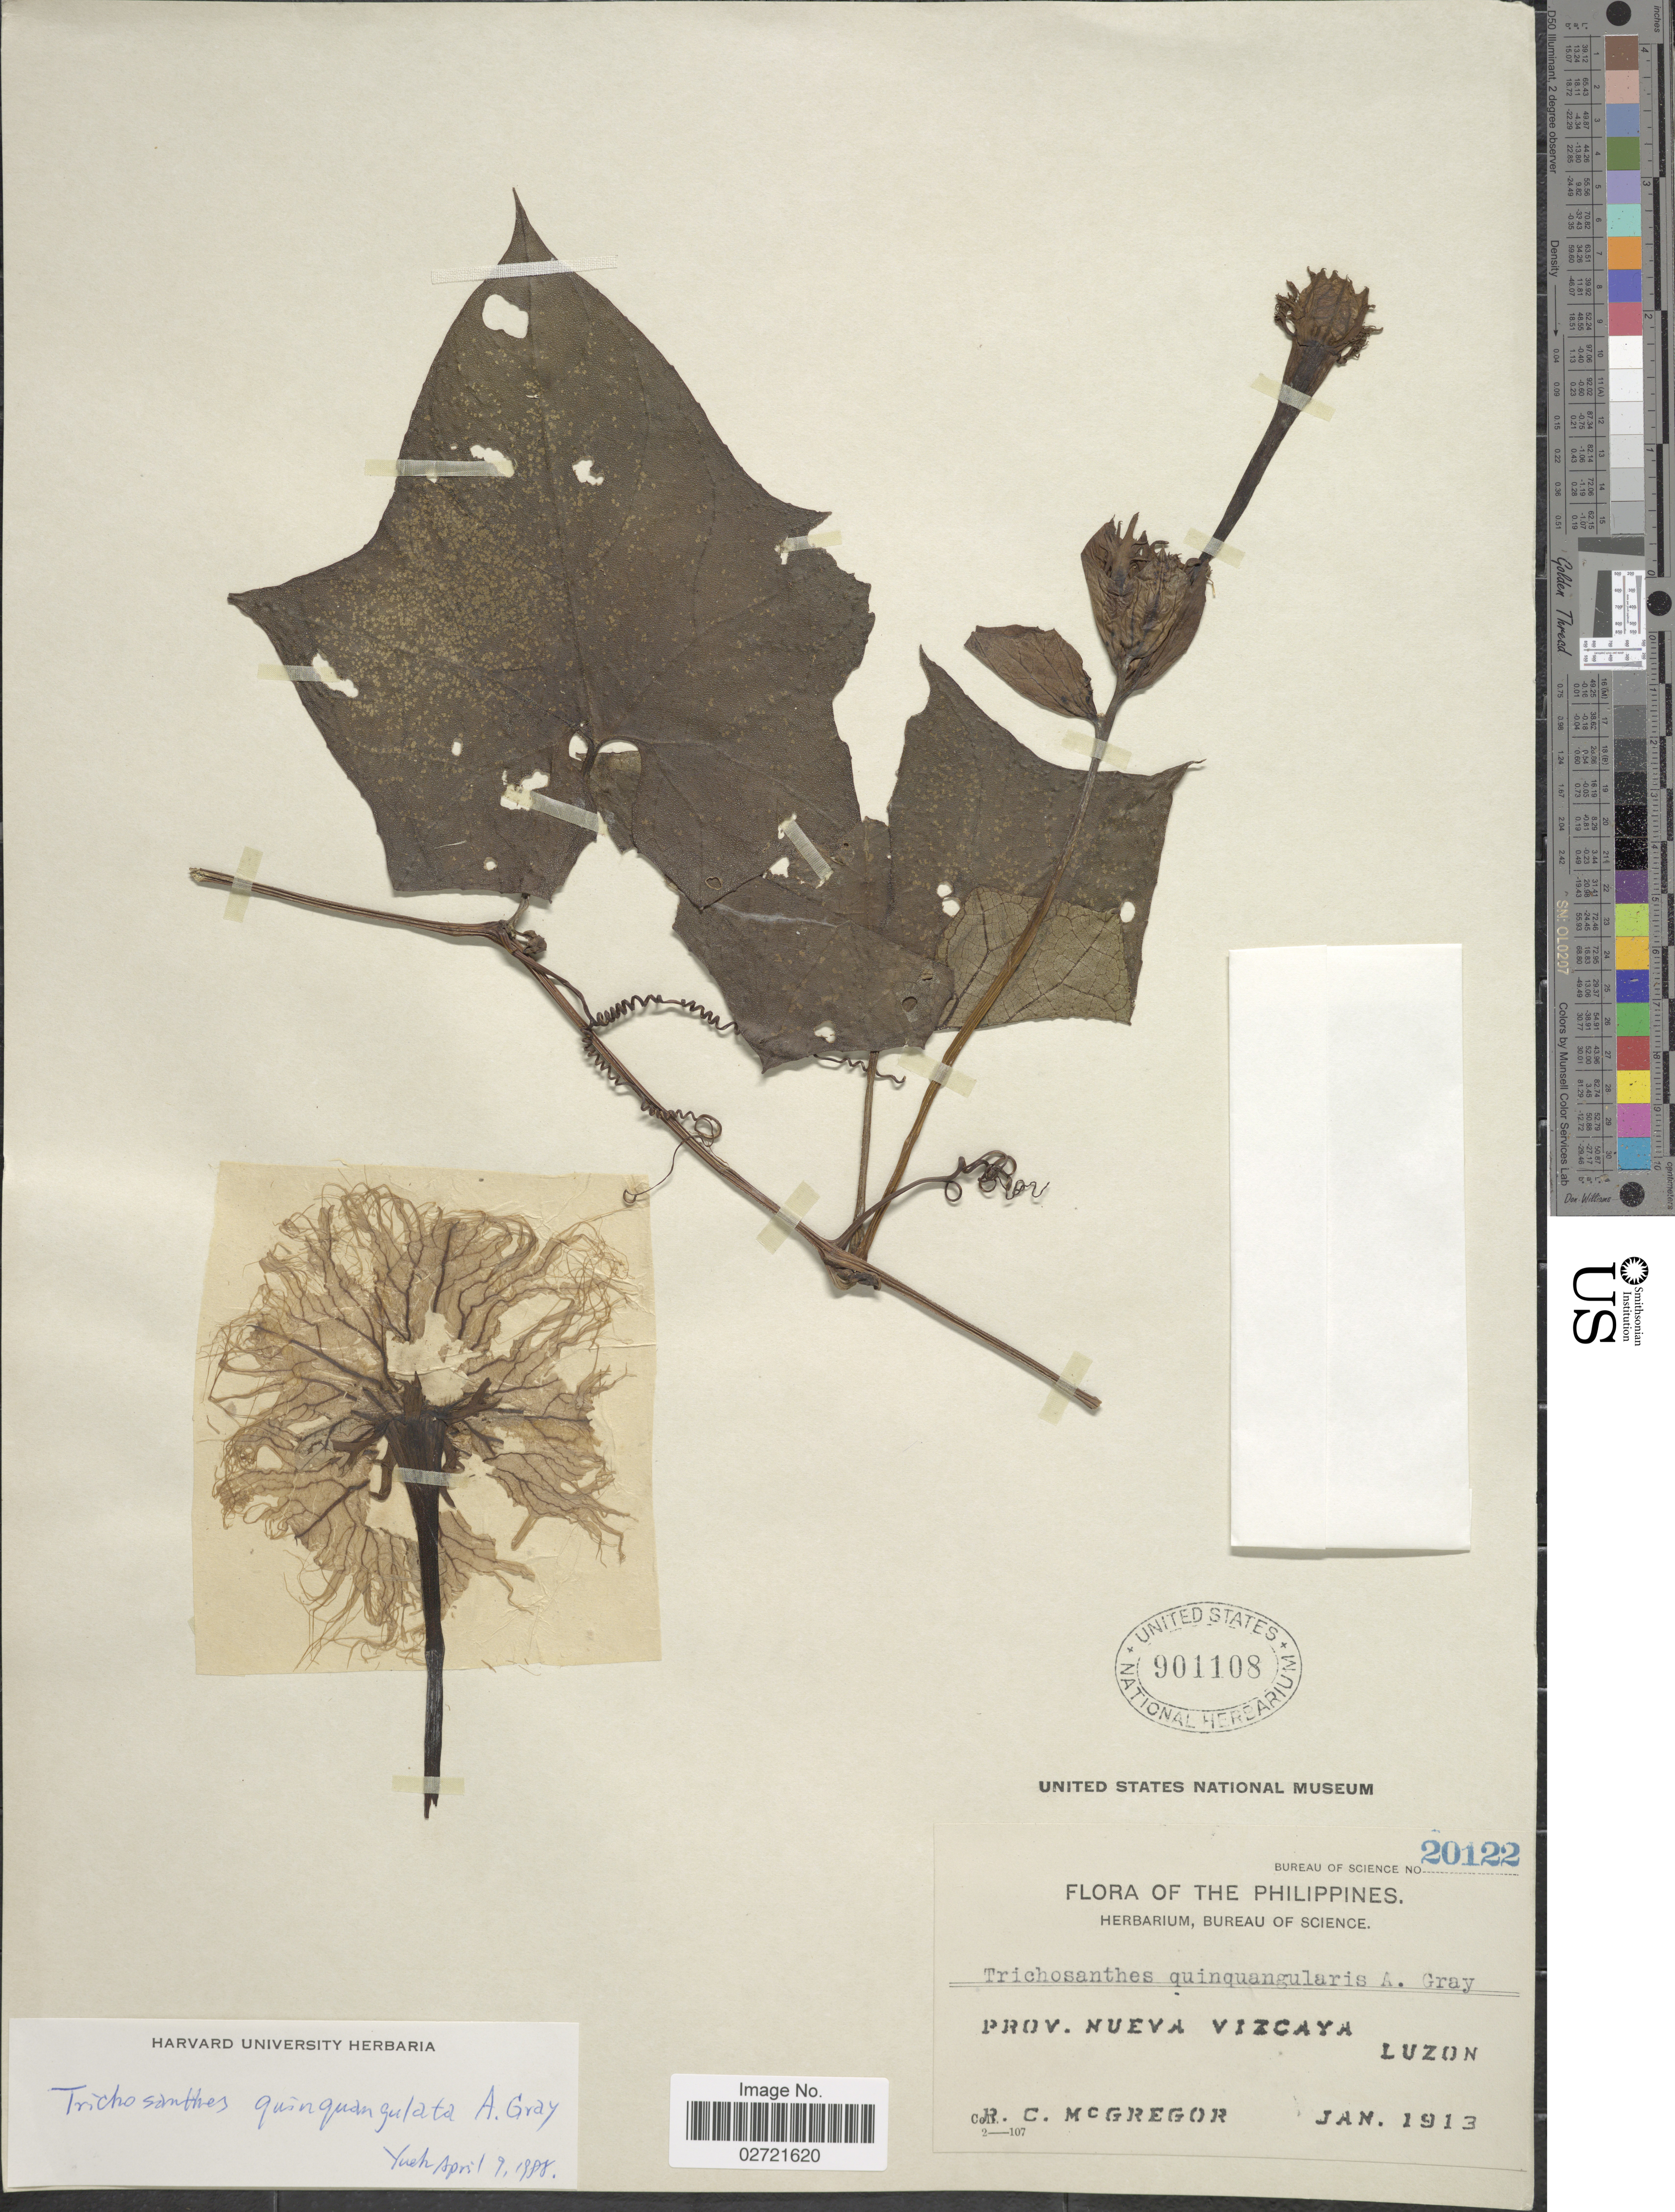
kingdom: Plantae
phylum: Tracheophyta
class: Magnoliopsida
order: Cucurbitales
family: Cucurbitaceae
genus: Trichosanthes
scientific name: Trichosanthes quinquangulata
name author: A. Gray in Wilkes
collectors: R. C. McGregor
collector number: Bureau of Science 20122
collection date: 1913-01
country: Philippines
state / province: Cagayan Valley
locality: Prov. Nueva Vizcaya, Luzon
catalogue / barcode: US 901108